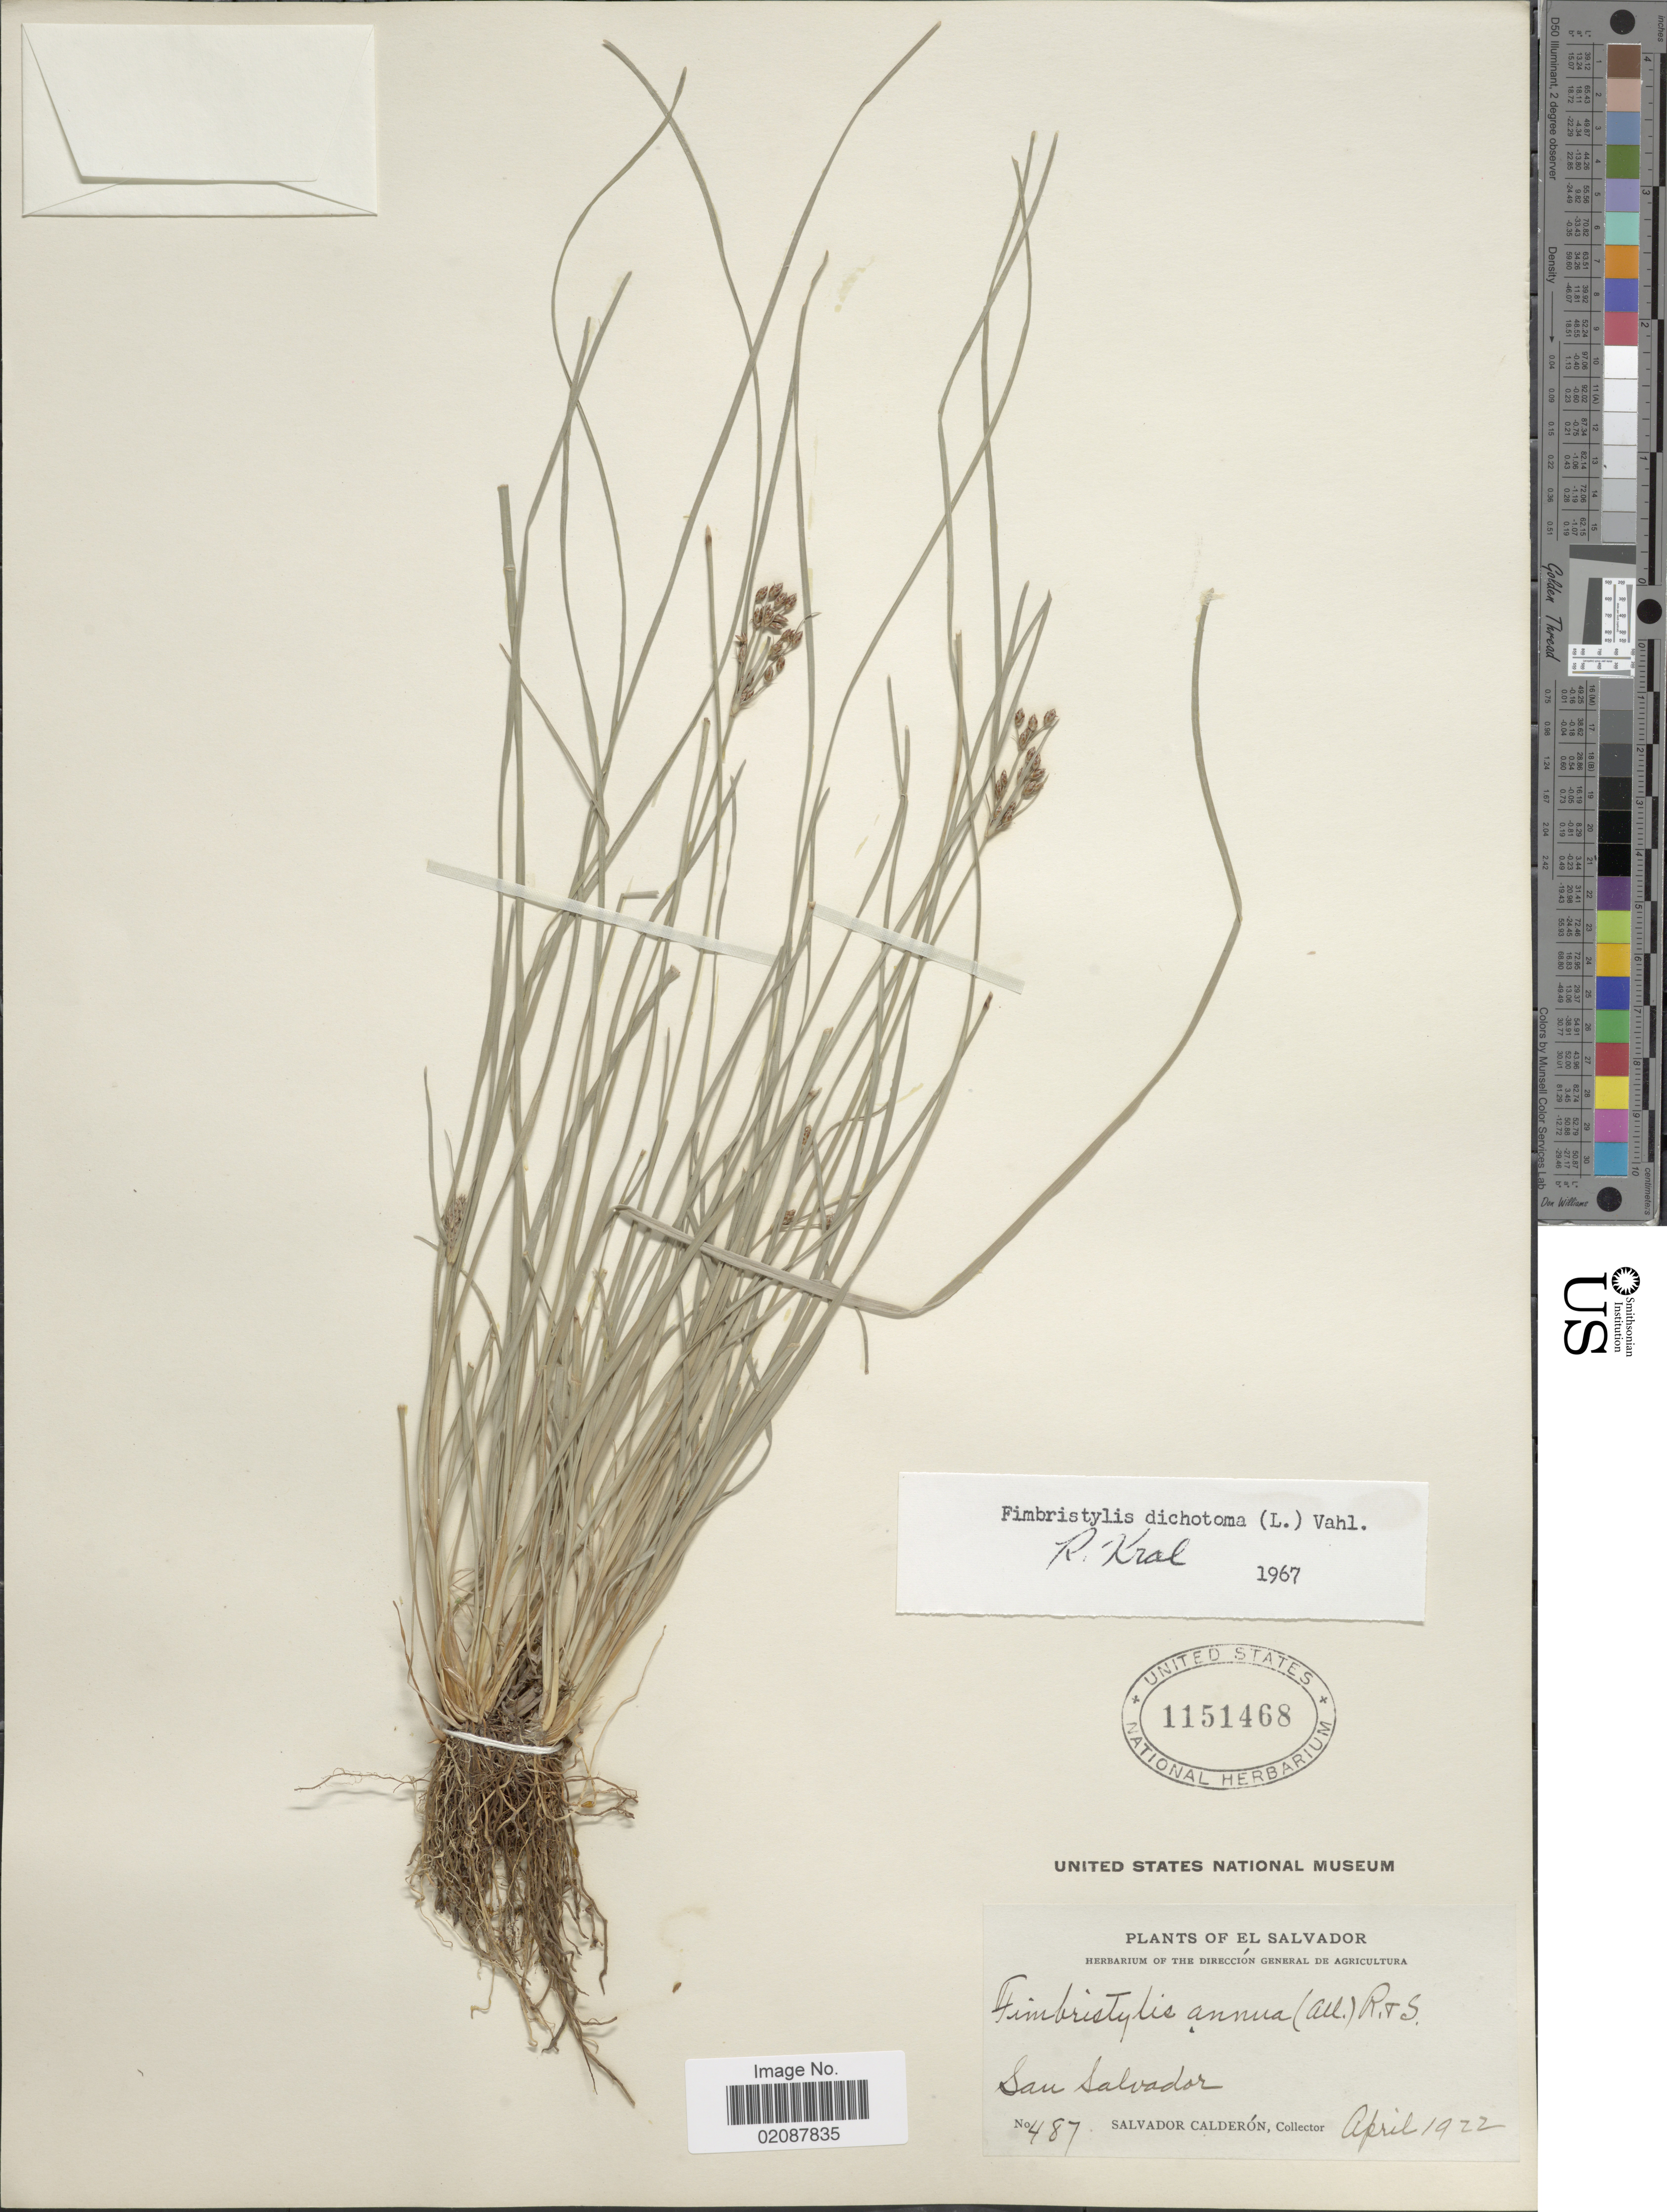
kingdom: Plantae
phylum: Tracheophyta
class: Liliopsida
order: Poales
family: Cyperaceae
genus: Fimbristylis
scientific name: Fimbristylis dichotoma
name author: (L.) Vahl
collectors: S. Calderón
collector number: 487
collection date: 1922-04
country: El Salvador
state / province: San Salvador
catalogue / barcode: US 1151468